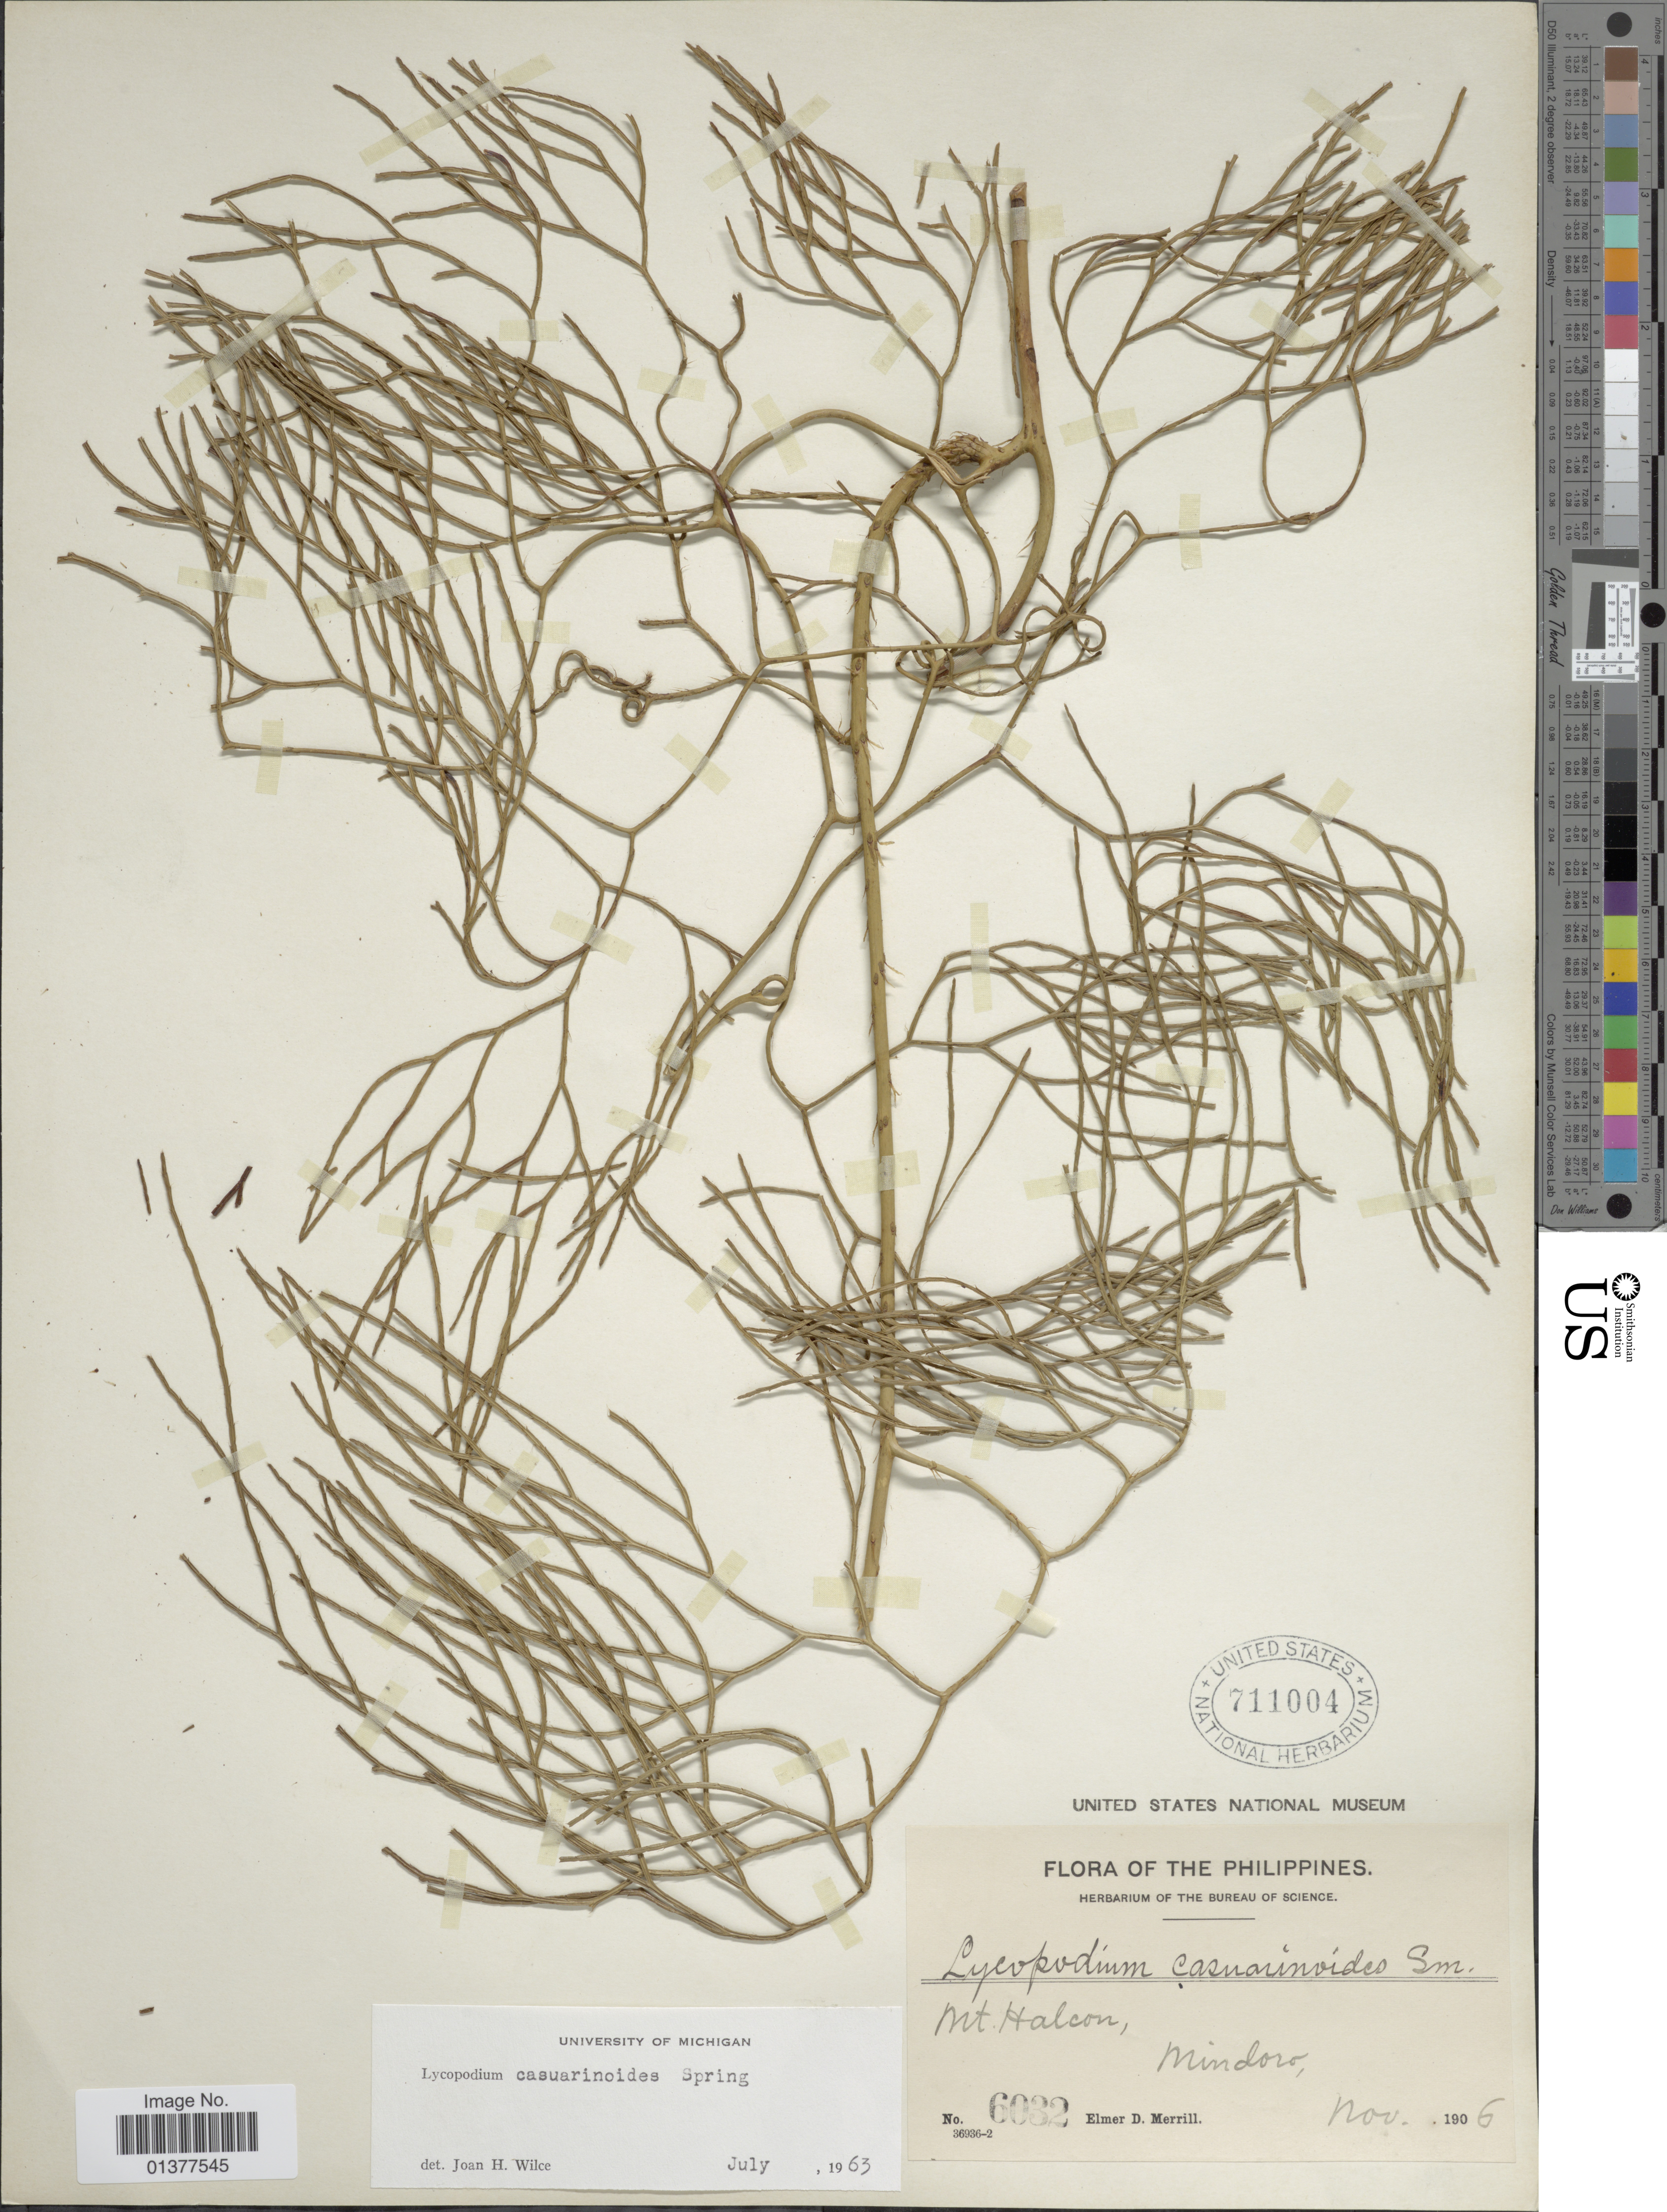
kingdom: Plantae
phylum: Tracheophyta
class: Lycopodiopsida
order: Lycopodiales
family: Lycopodiaceae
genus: Lycopodiastrum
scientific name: Lycopodiastrum casuarinoides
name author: (Spring) Holub ex R.D. Dixit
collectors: E. D. Merrill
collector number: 6032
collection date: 1906-11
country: Philippines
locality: Mt. Halcon, Mindoro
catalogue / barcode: US 711004